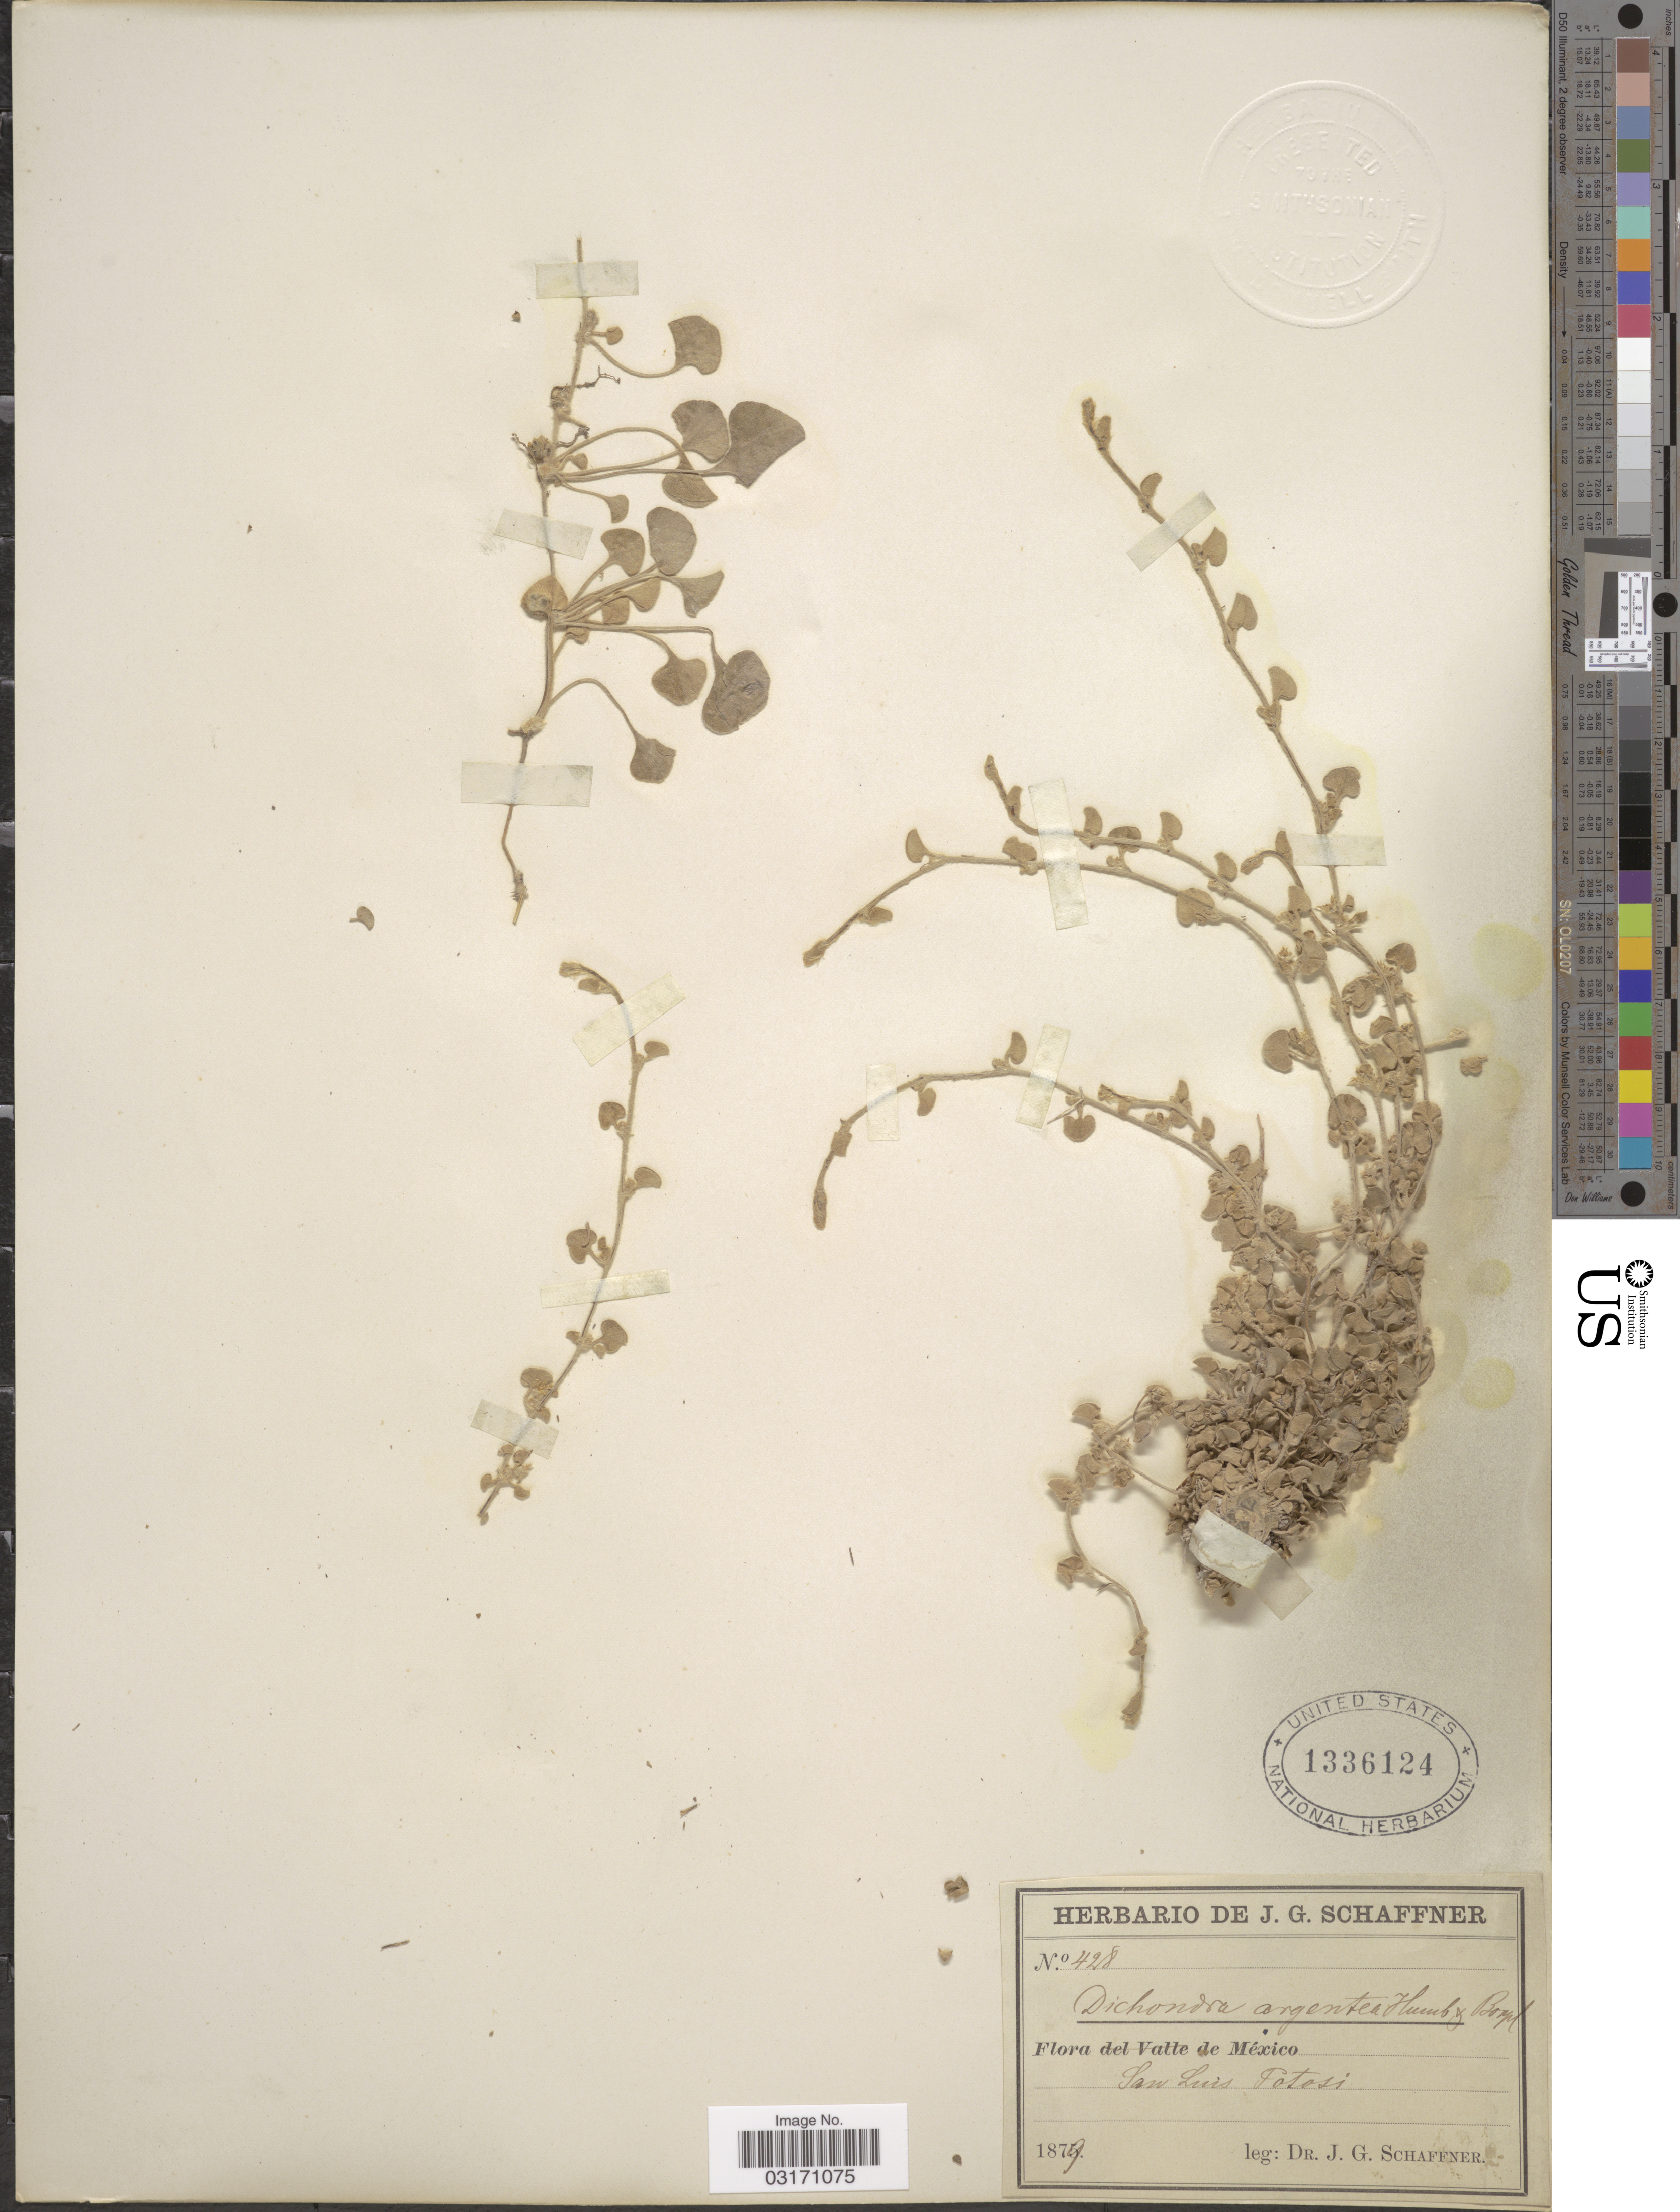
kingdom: Plantae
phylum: Tracheophyta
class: Magnoliopsida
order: Solanales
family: Convolvulaceae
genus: Dichondra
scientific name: Dichondra argentea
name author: Humb. & Bonpl. ex Willd.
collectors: J. G. Schaffner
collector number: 428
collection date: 1879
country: Mexico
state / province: San Luis Potosí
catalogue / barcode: US 1336124